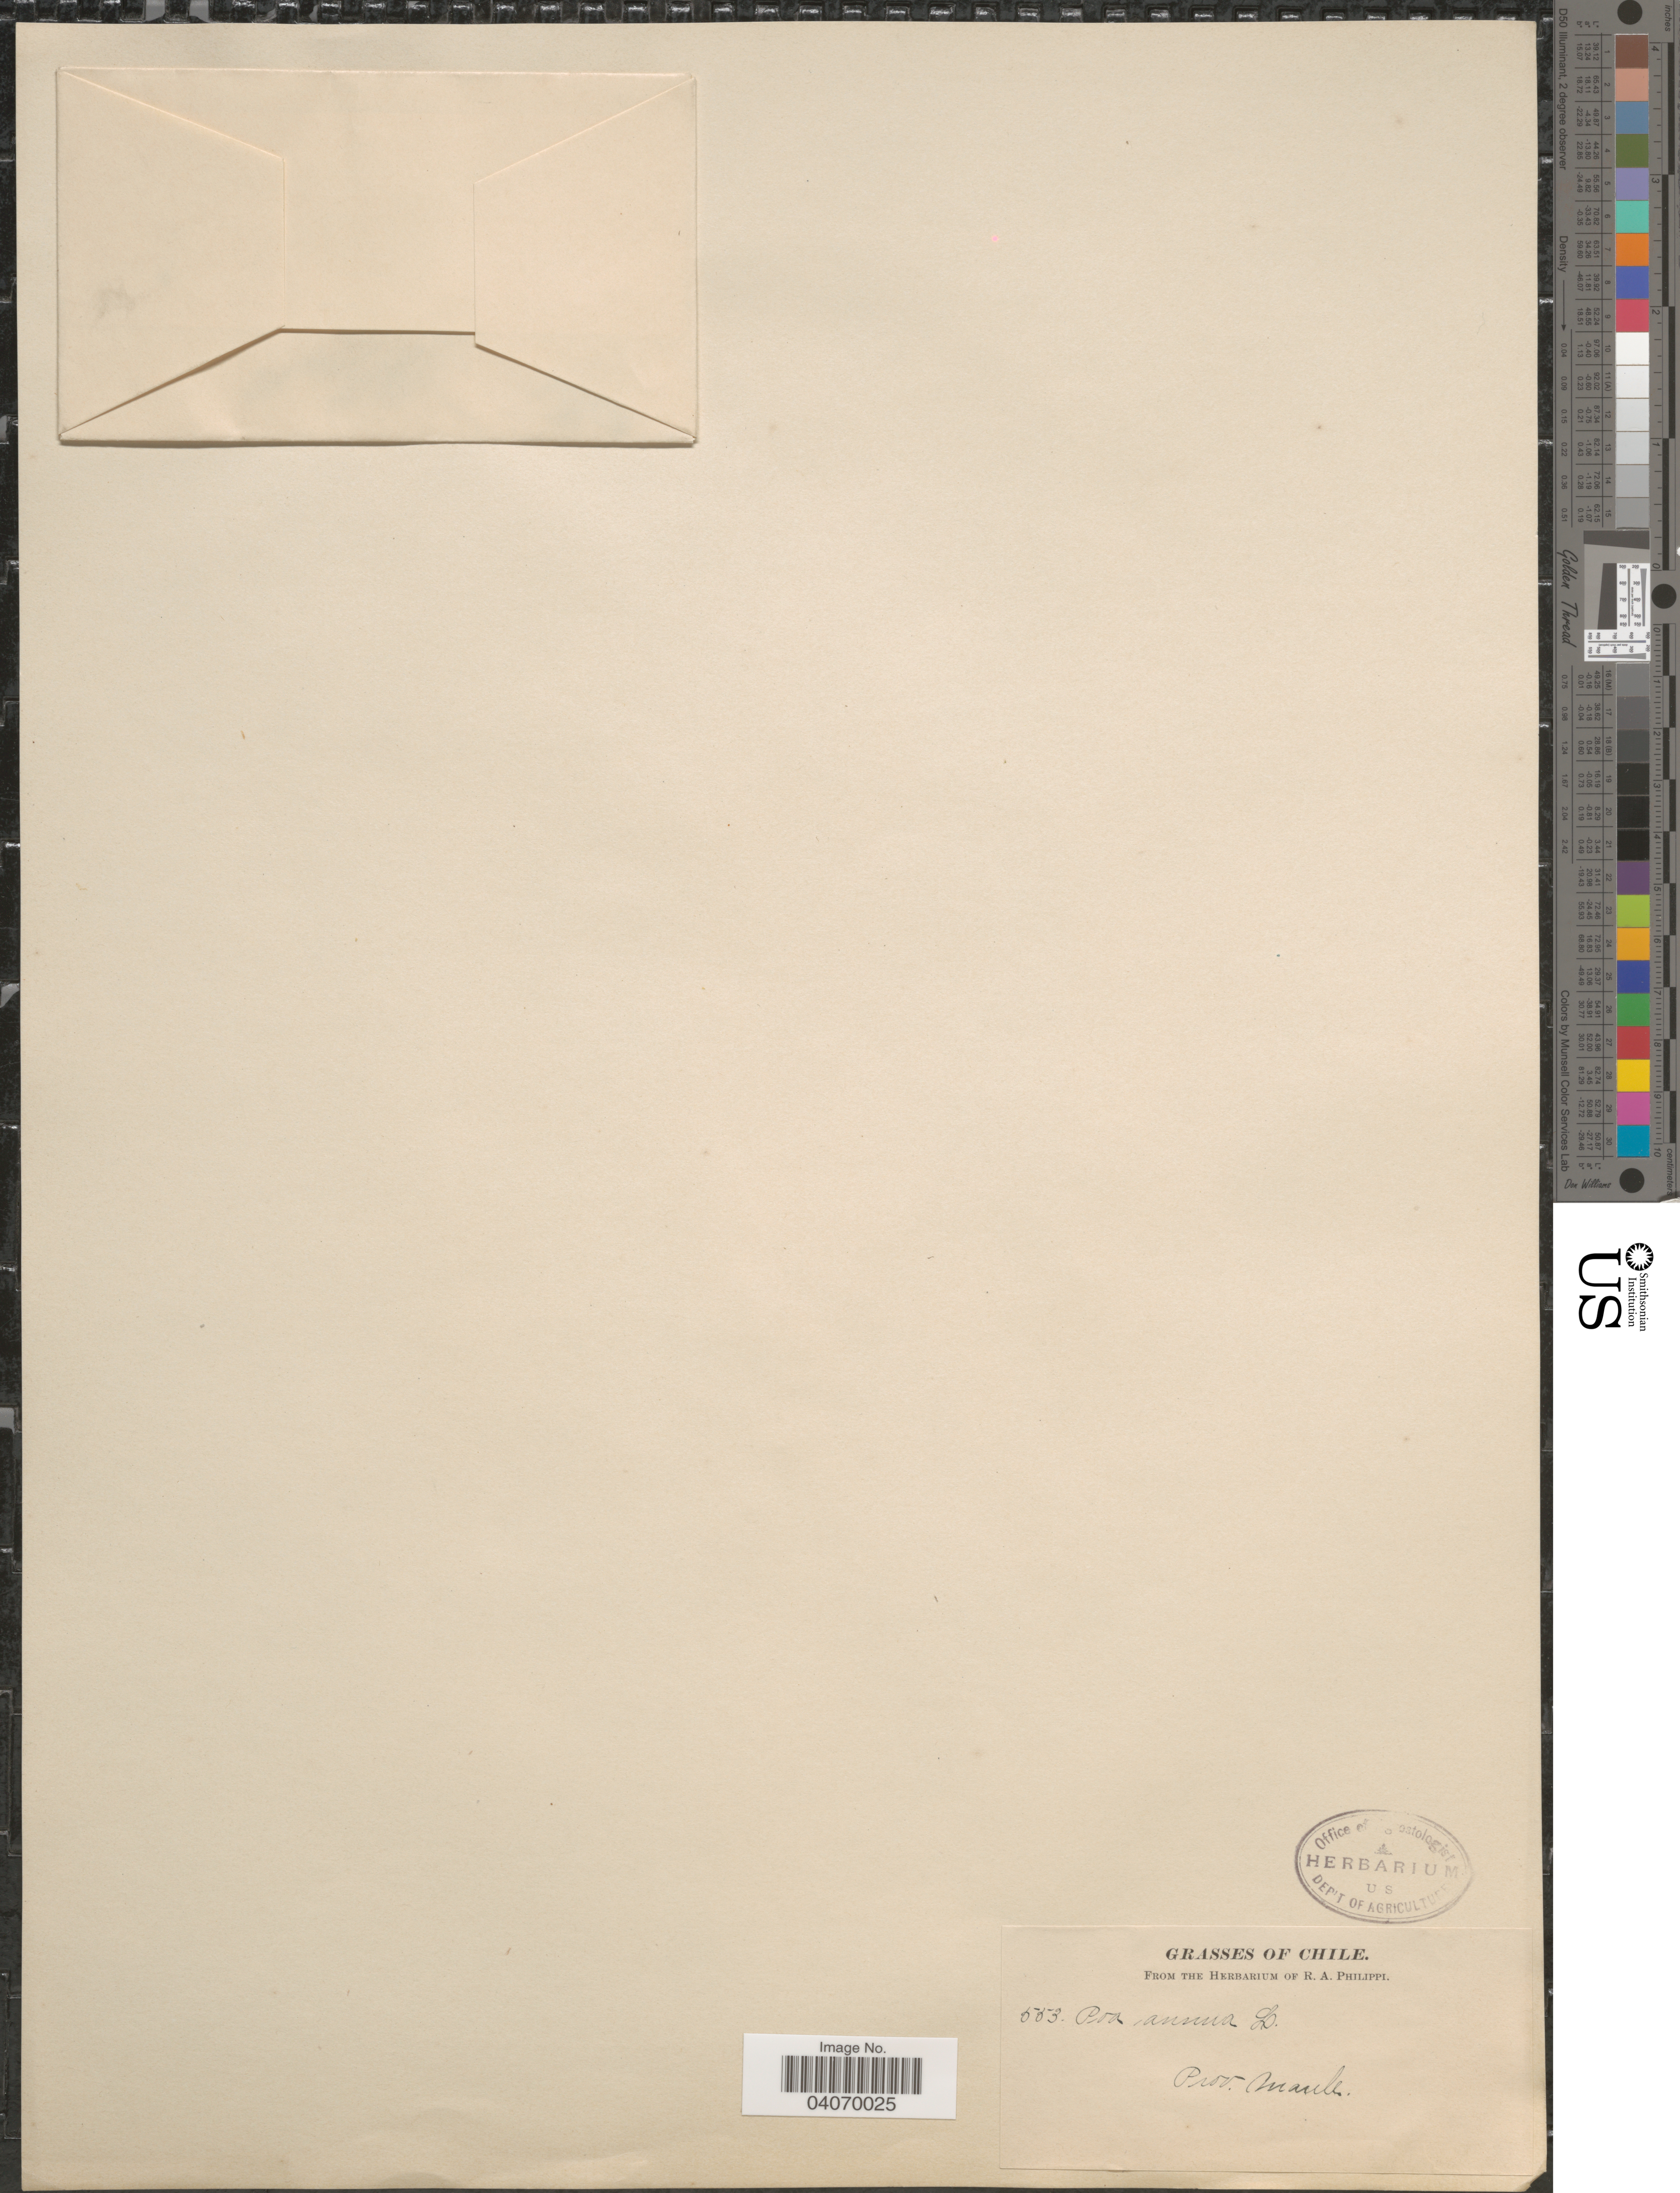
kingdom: Plantae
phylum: Tracheophyta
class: Liliopsida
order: Poales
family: Poaceae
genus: Poa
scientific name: Poa annua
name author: L.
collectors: ex. herb. R.A. Philippi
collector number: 553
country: Chile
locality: Prov. Manle.